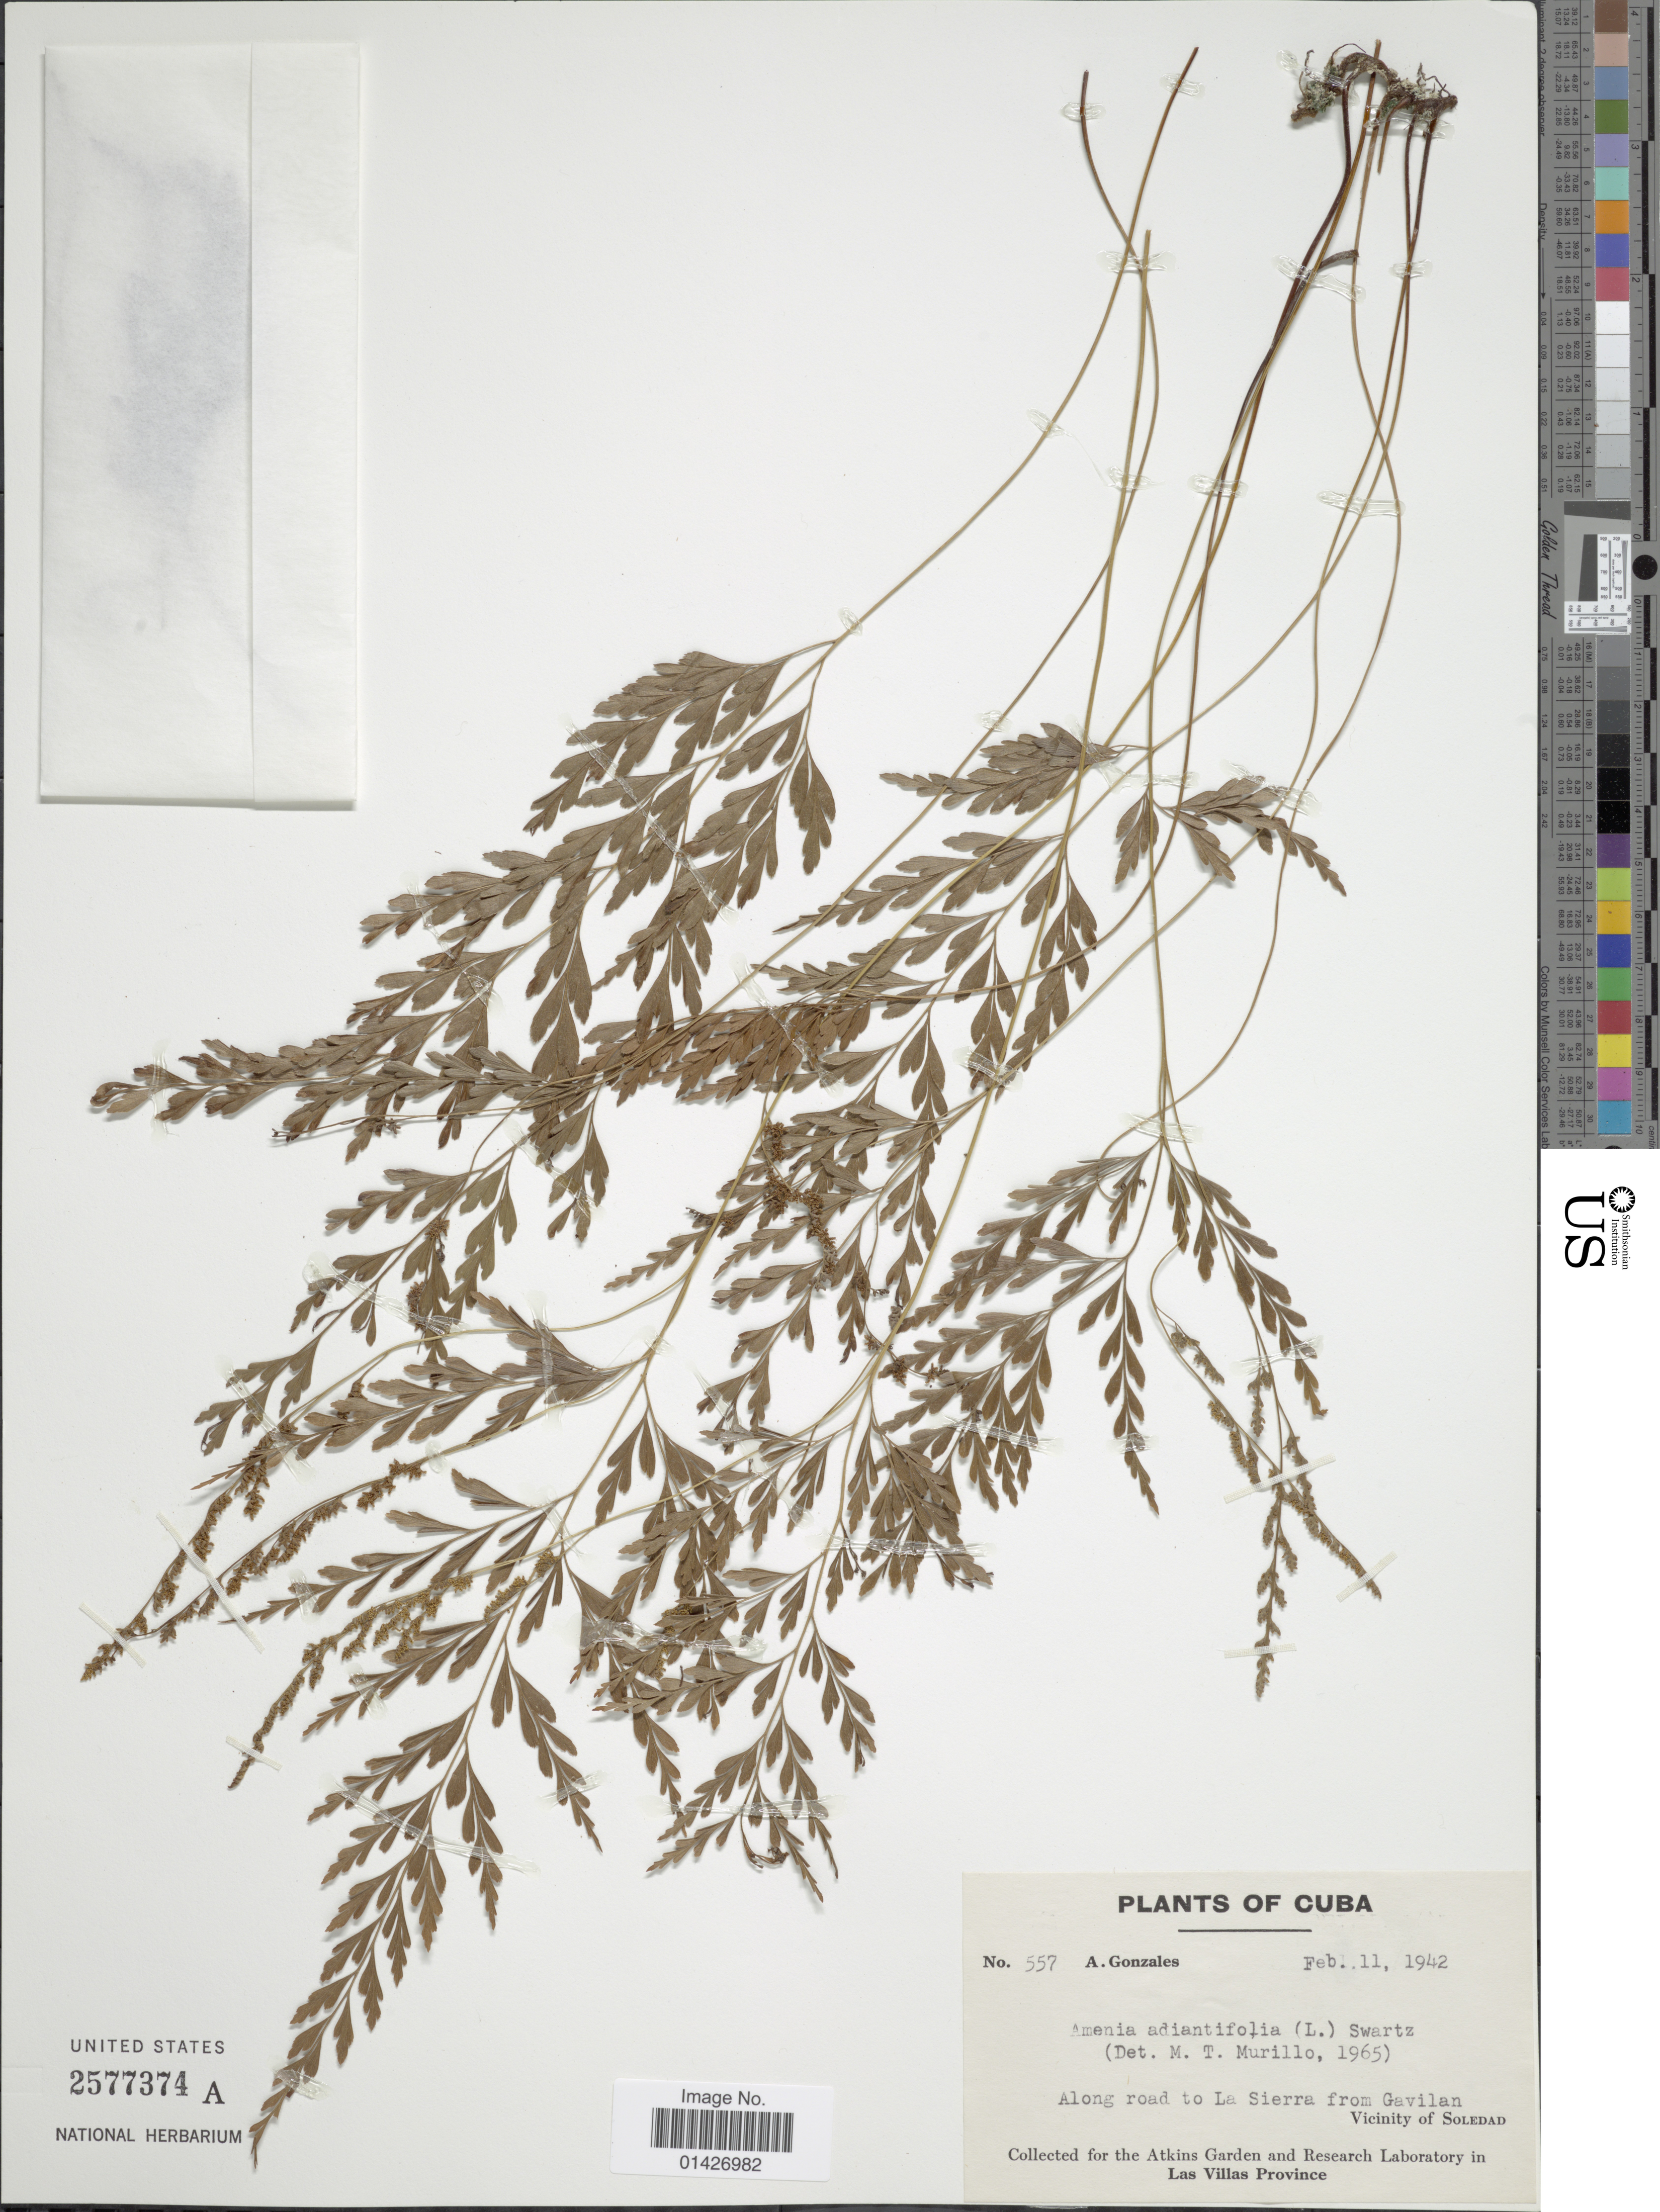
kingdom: Plantae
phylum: Tracheophyta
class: Polypodiopsida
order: Schizaeales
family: Anemiaceae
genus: Anemia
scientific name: Anemia adiantifolia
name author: (L.) Sw.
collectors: A. Gonzáles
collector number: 557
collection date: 1942-02-11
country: Cuba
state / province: Las Villas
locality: Along road to La Sierra from Gavilan . Vicinity of Soledad.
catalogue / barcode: US 2577374A